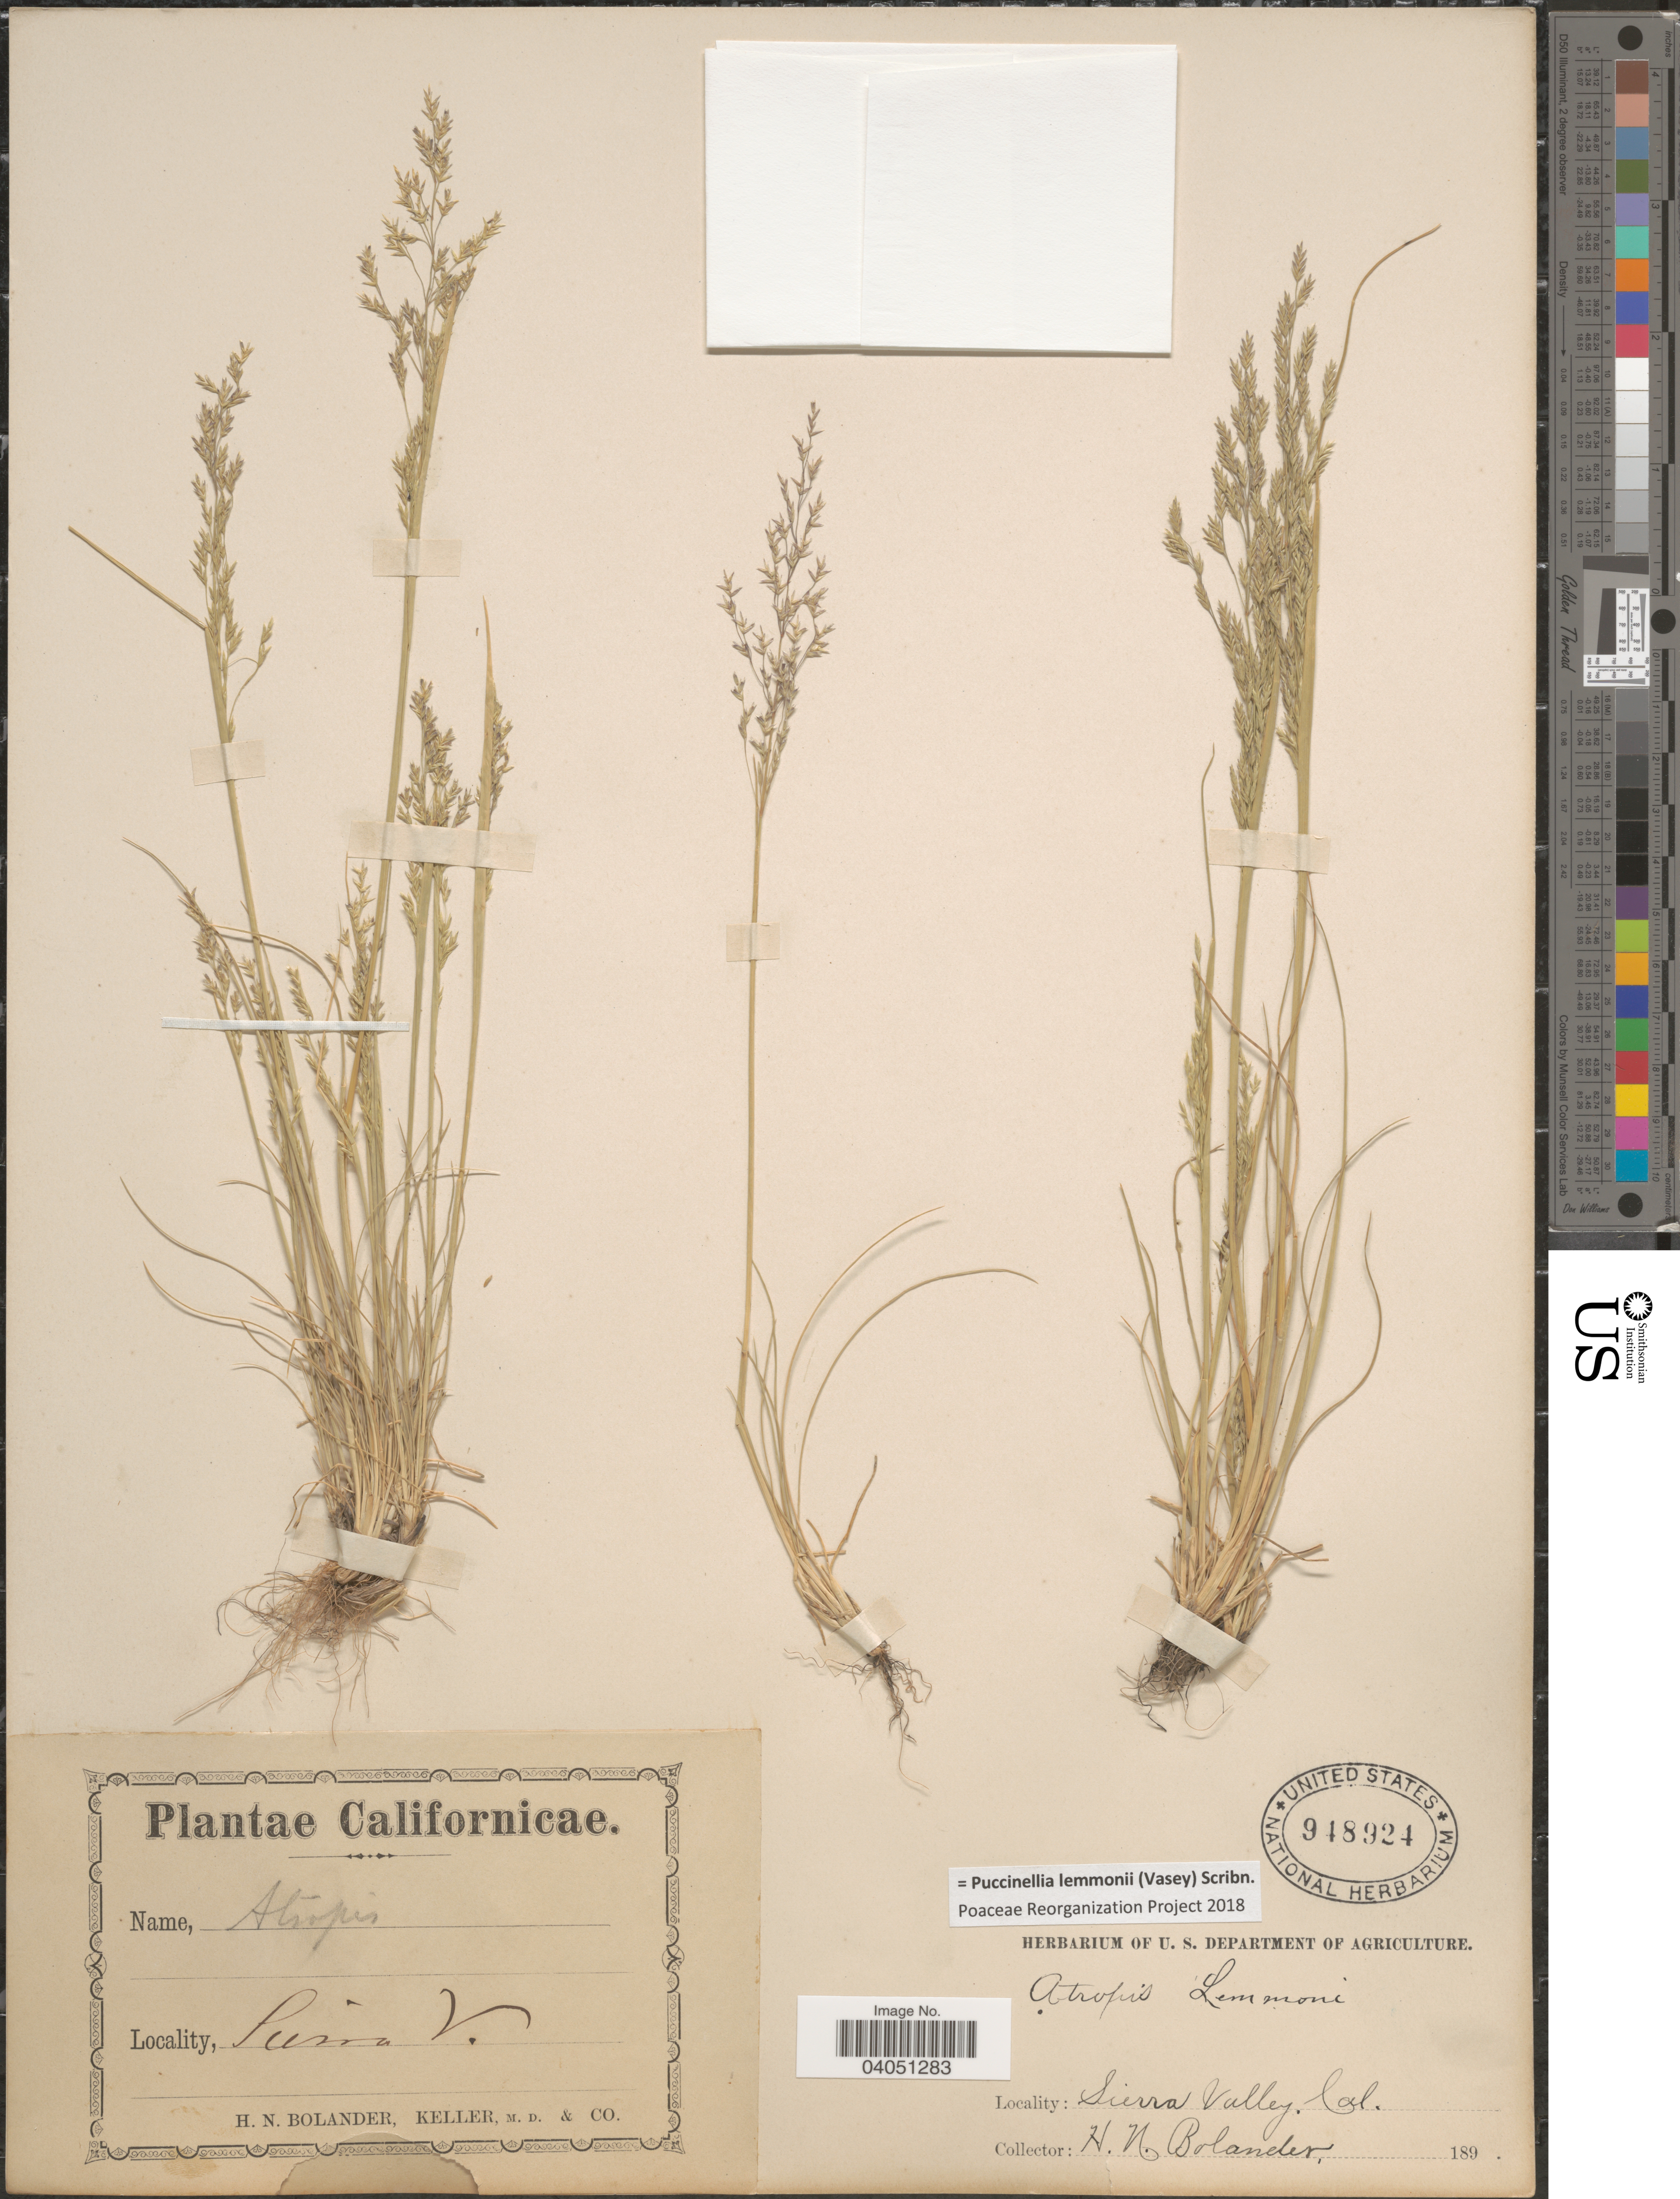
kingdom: Plantae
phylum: Tracheophyta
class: Liliopsida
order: Poales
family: Poaceae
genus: Puccinellia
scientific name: Puccinellia lemmonii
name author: (Vasey) Scribn.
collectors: H. Bolander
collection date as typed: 189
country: United States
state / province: California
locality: Sierra Valley.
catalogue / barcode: US 948924